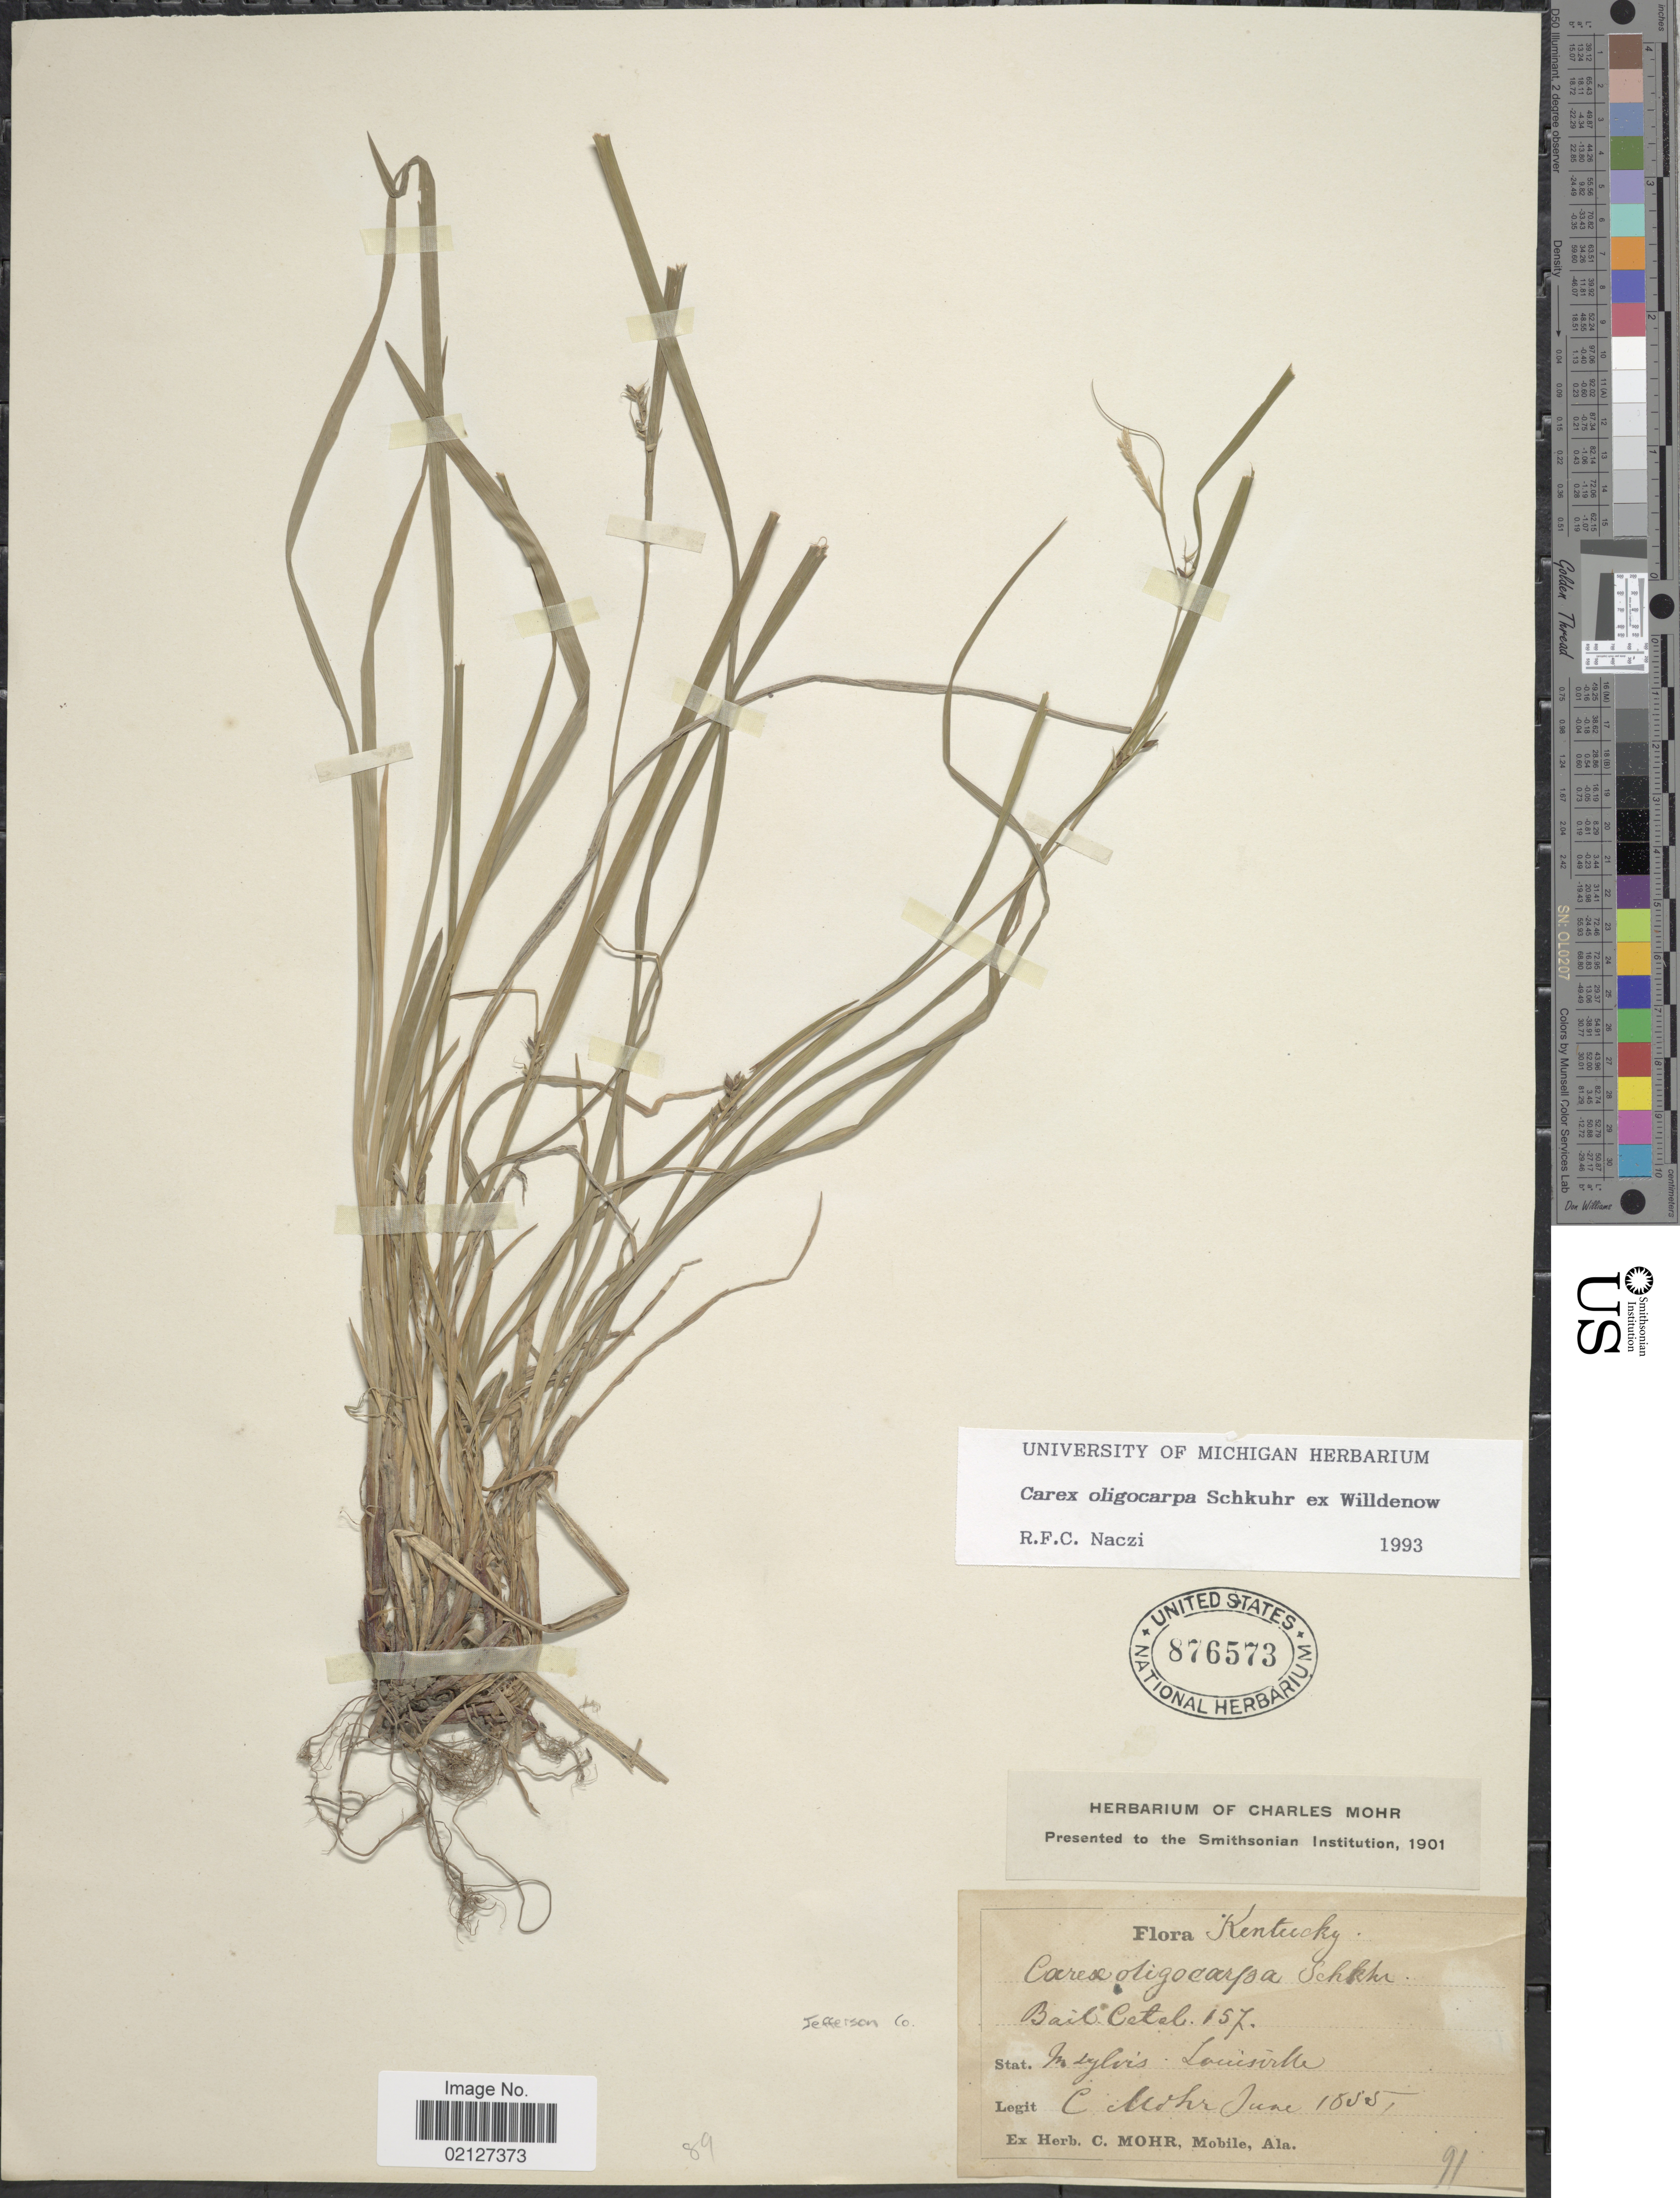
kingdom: Plantae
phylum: Tracheophyta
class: Liliopsida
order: Poales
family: Cyperaceae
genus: Carex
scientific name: Carex oligocarpa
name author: Willd.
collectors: C. T. Mohr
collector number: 157?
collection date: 1855-06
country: United States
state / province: Kentucky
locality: In sylvis, Louisville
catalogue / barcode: US 876573